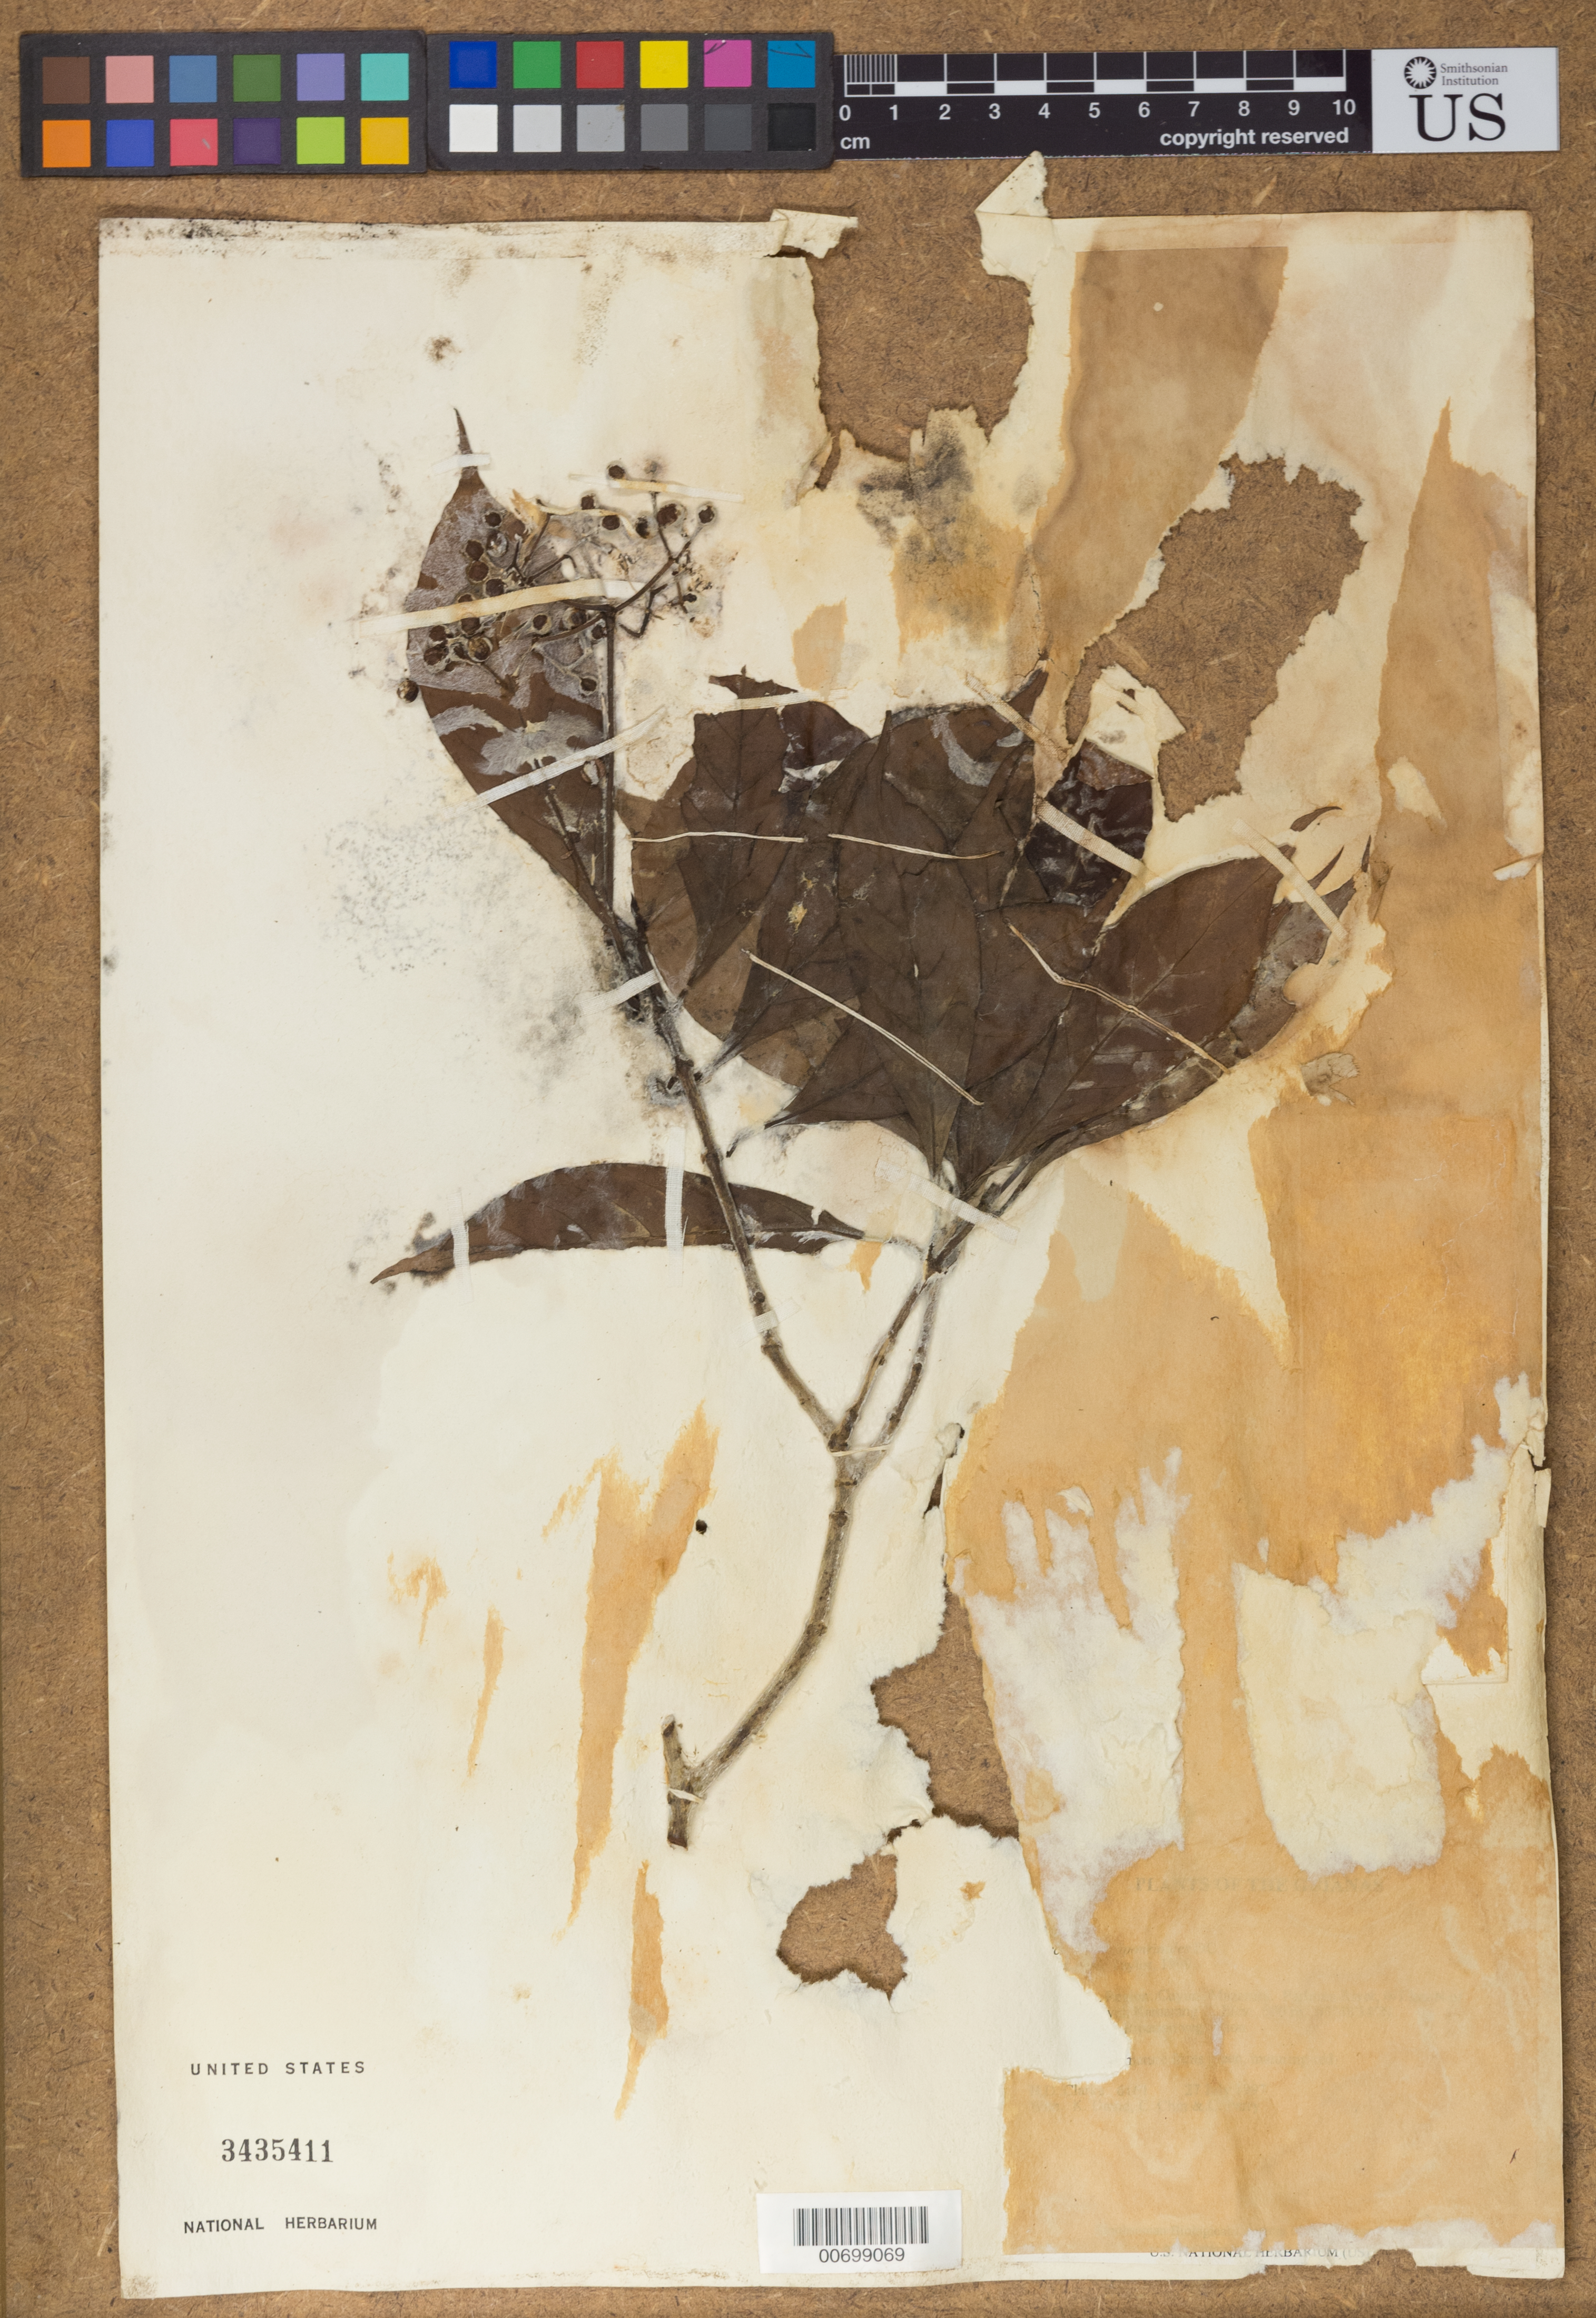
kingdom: Plantae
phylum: Tracheophyta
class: Magnoliopsida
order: Gentianales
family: Rubiaceae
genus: Psychotria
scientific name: Psychotria mapourioides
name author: DC.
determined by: Taylor, Charlotte M.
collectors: H. D. Clarke, K. David, C. Chin & C. Perry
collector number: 6161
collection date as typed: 27 July 1997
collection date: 1997-07-27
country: Guyana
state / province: Cuyuni-Mazaruni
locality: Paruima River, 0-1 km N of confluence with Kamarang R.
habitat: Riparian vegetation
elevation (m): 500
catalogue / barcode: US 3435411